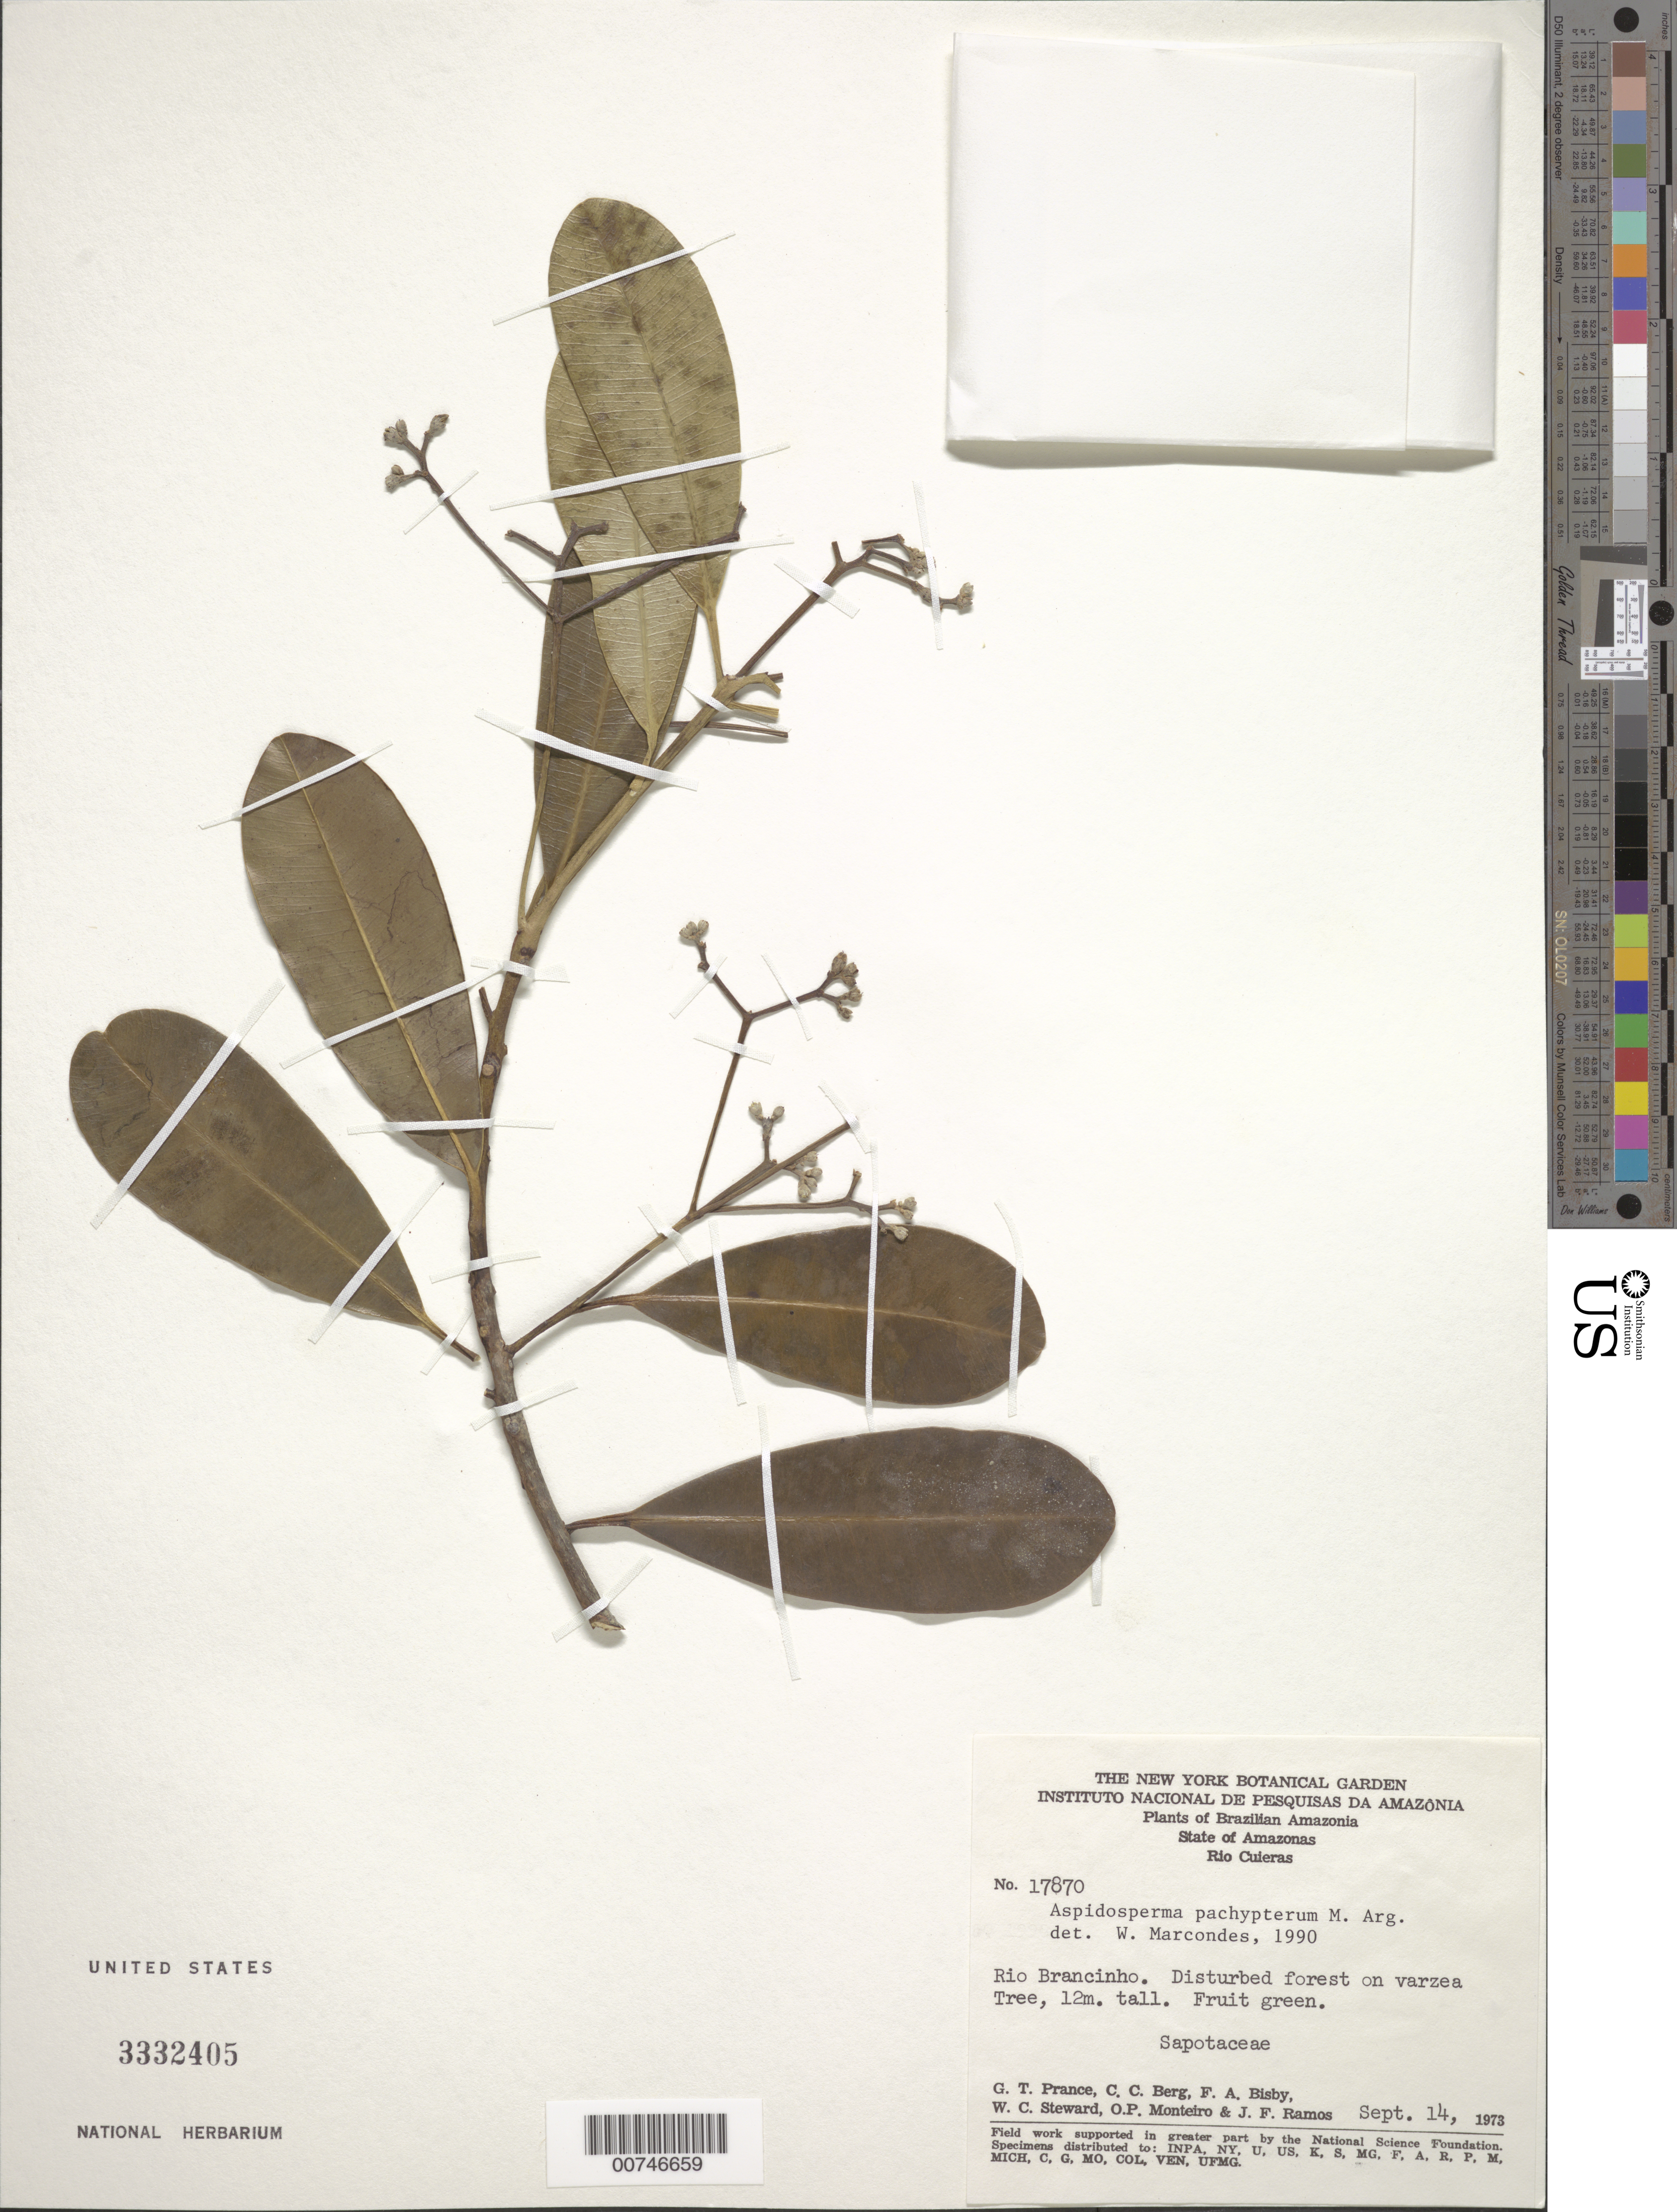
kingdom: Plantae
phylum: Tracheophyta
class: Magnoliopsida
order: Gentianales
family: Apocynaceae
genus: Aspidosperma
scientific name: Aspidosperma pachypterum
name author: Müll. Arg.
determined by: Marcondes-Ferreira, W.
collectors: G. T. Prance, C. C. Berg, F. A. Bisby, W. C. Steward, O. P. Monteiro & J. F. Ramos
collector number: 17870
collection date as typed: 14-Sep-73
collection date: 1973-09-14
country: Venezuela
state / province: Bolívar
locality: Río Cuieras, Río Brancinho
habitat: Disturbed forest on varzea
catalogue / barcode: US 3332405